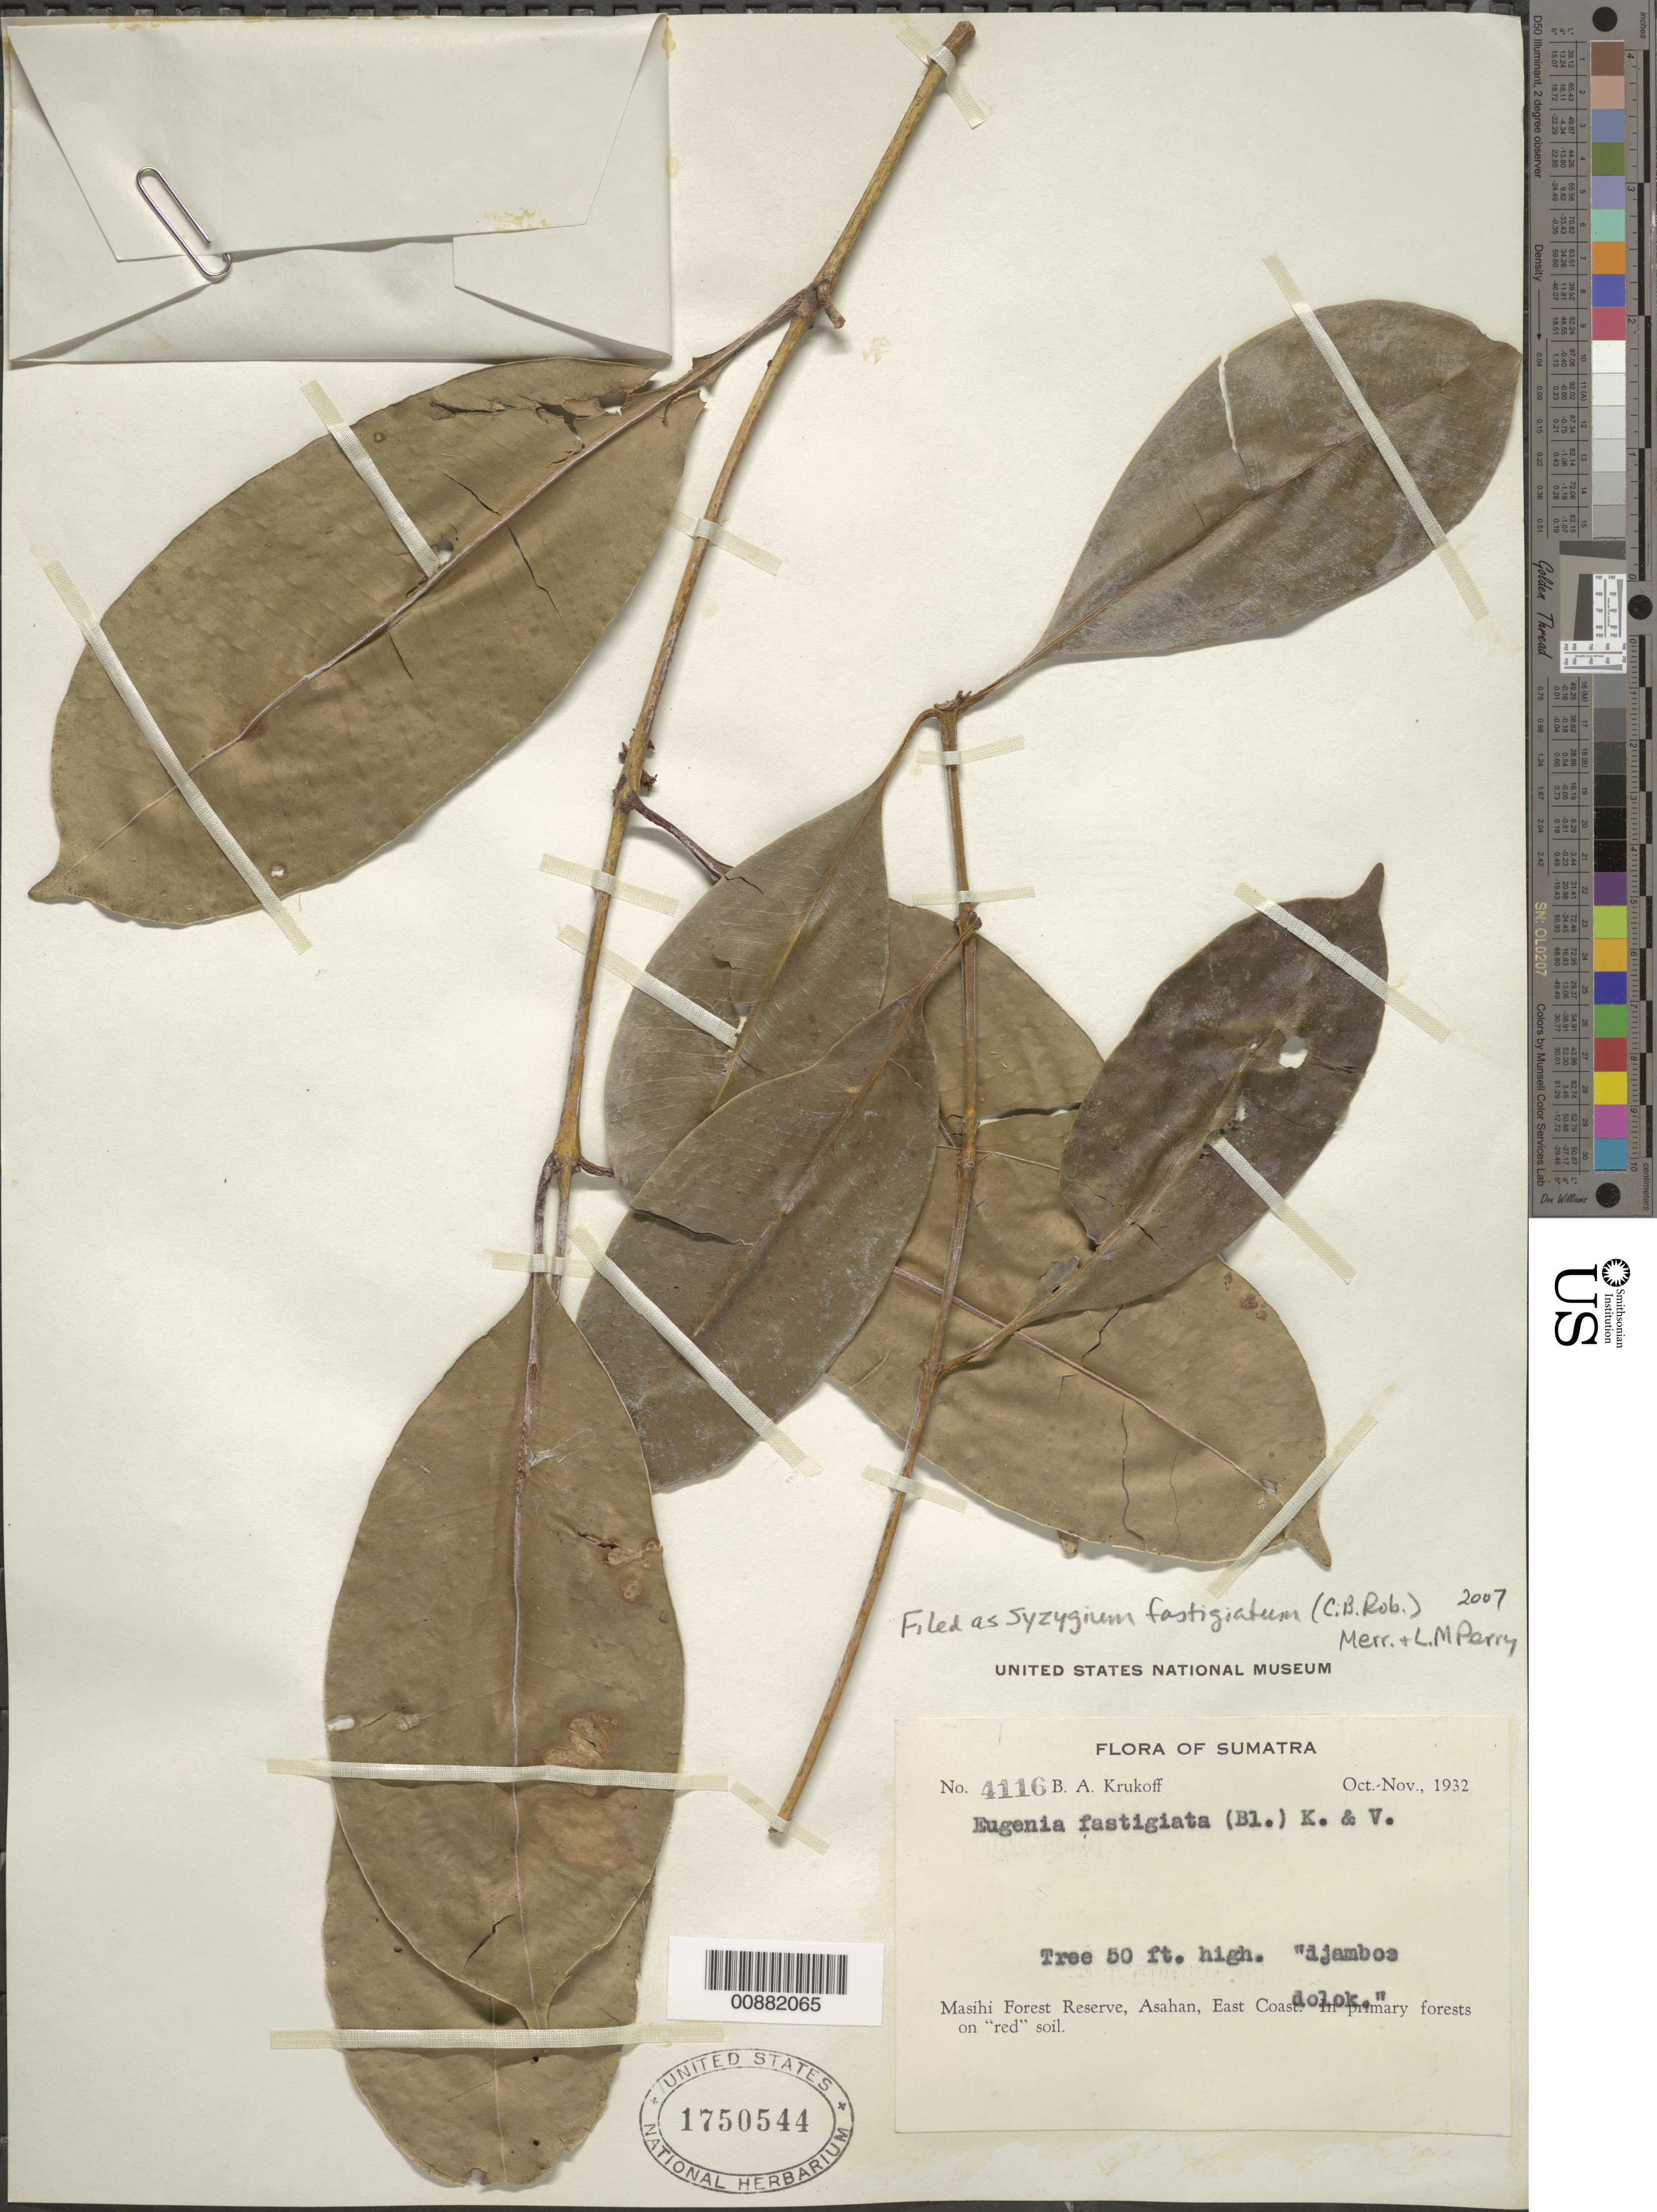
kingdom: Plantae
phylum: Tracheophyta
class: Magnoliopsida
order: Myrtales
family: Myrtaceae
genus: Syzygium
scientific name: Syzygium fastigiatum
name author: (Blume) Merr. & L.M. Perry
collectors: B. A. Krukoff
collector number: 4116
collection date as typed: Oct 1932 to Nov 1932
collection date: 1932-10/1932-11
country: Indonesia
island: Sumatra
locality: Masihi forest reserve, Asahan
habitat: In primary forests on "red" soil.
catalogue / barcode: US 1750544